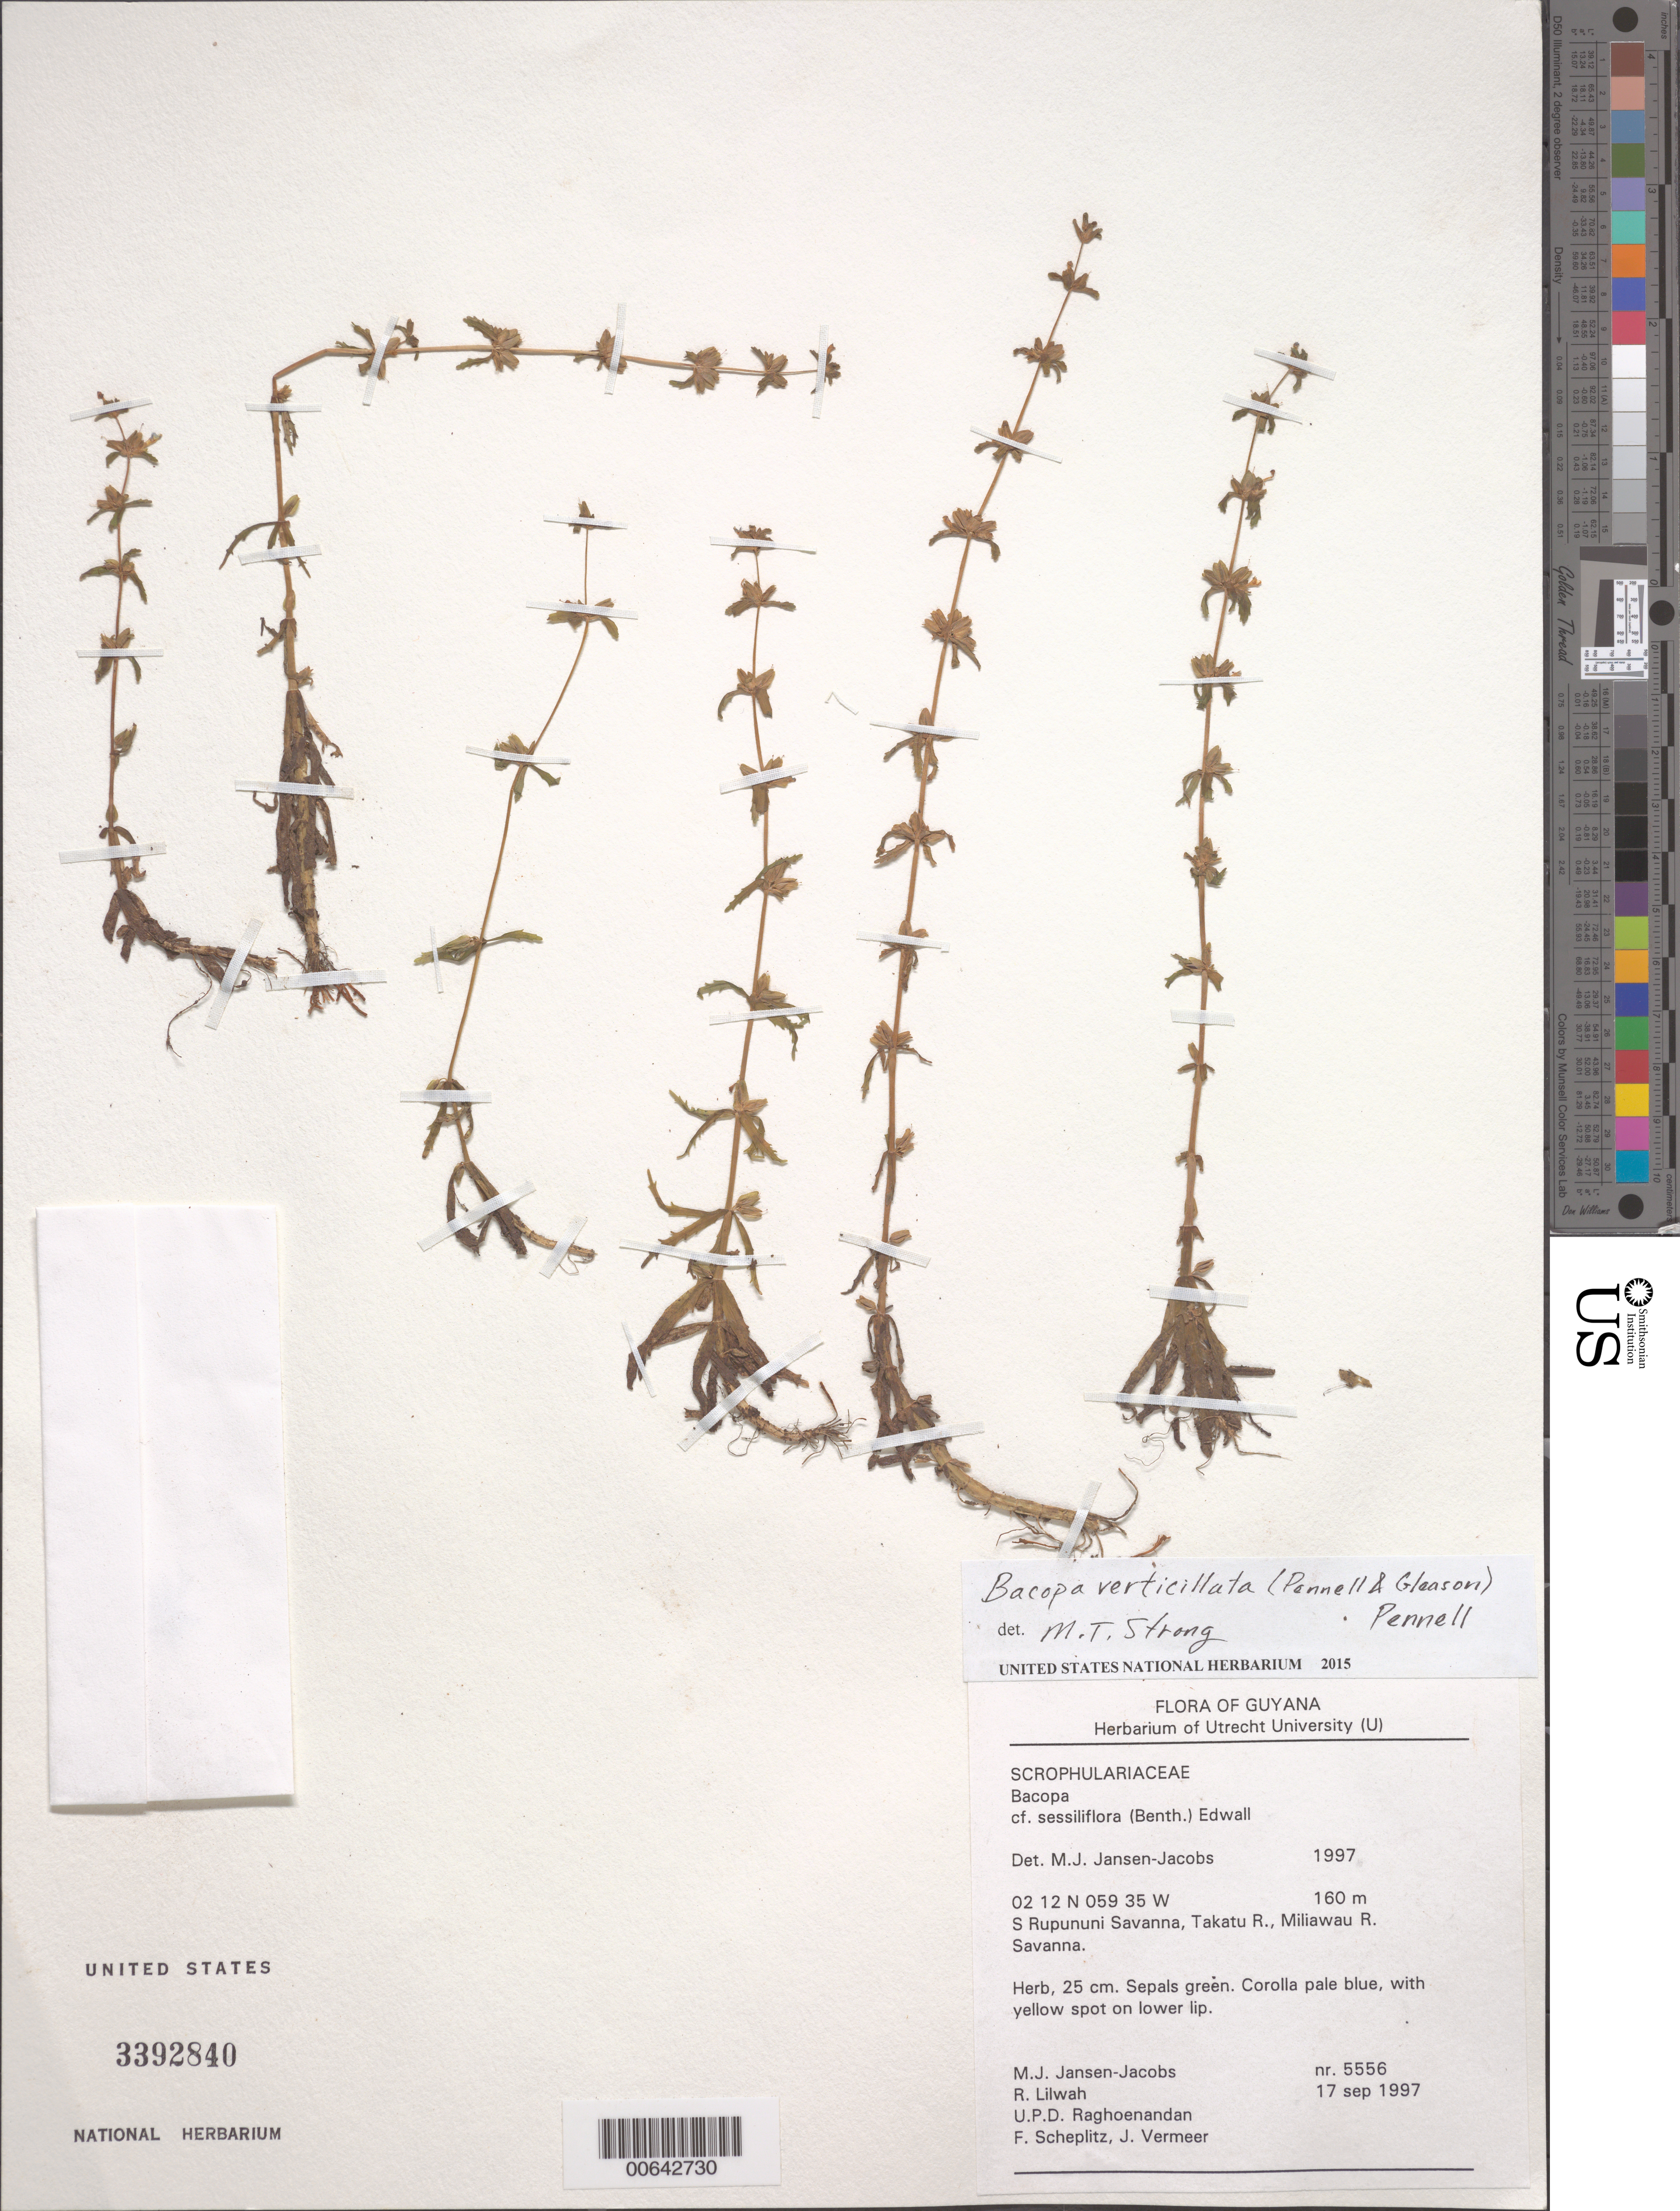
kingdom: Plantae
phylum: Tracheophyta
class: Magnoliopsida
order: Lamiales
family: Plantaginaceae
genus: Bacopa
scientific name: Bacopa verticillata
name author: (Pennell & Gleason) Pennell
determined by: Strong, M. T., (US), Smithsonian Institution - National Museum of Natural History (UNITED STATES)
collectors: M. J. Jansen-Jacobs, R. Lilwah, U. Raghoenandan, F. Scheplitz & J. Vermeer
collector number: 5556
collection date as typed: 17-Sep-97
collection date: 1997-09-17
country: Guyana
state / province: U. Takutu-U. Essequibo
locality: S. Rupununi savanna, Takutu and Miliawau Rivers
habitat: Savanna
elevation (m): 160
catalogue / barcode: US 3392840